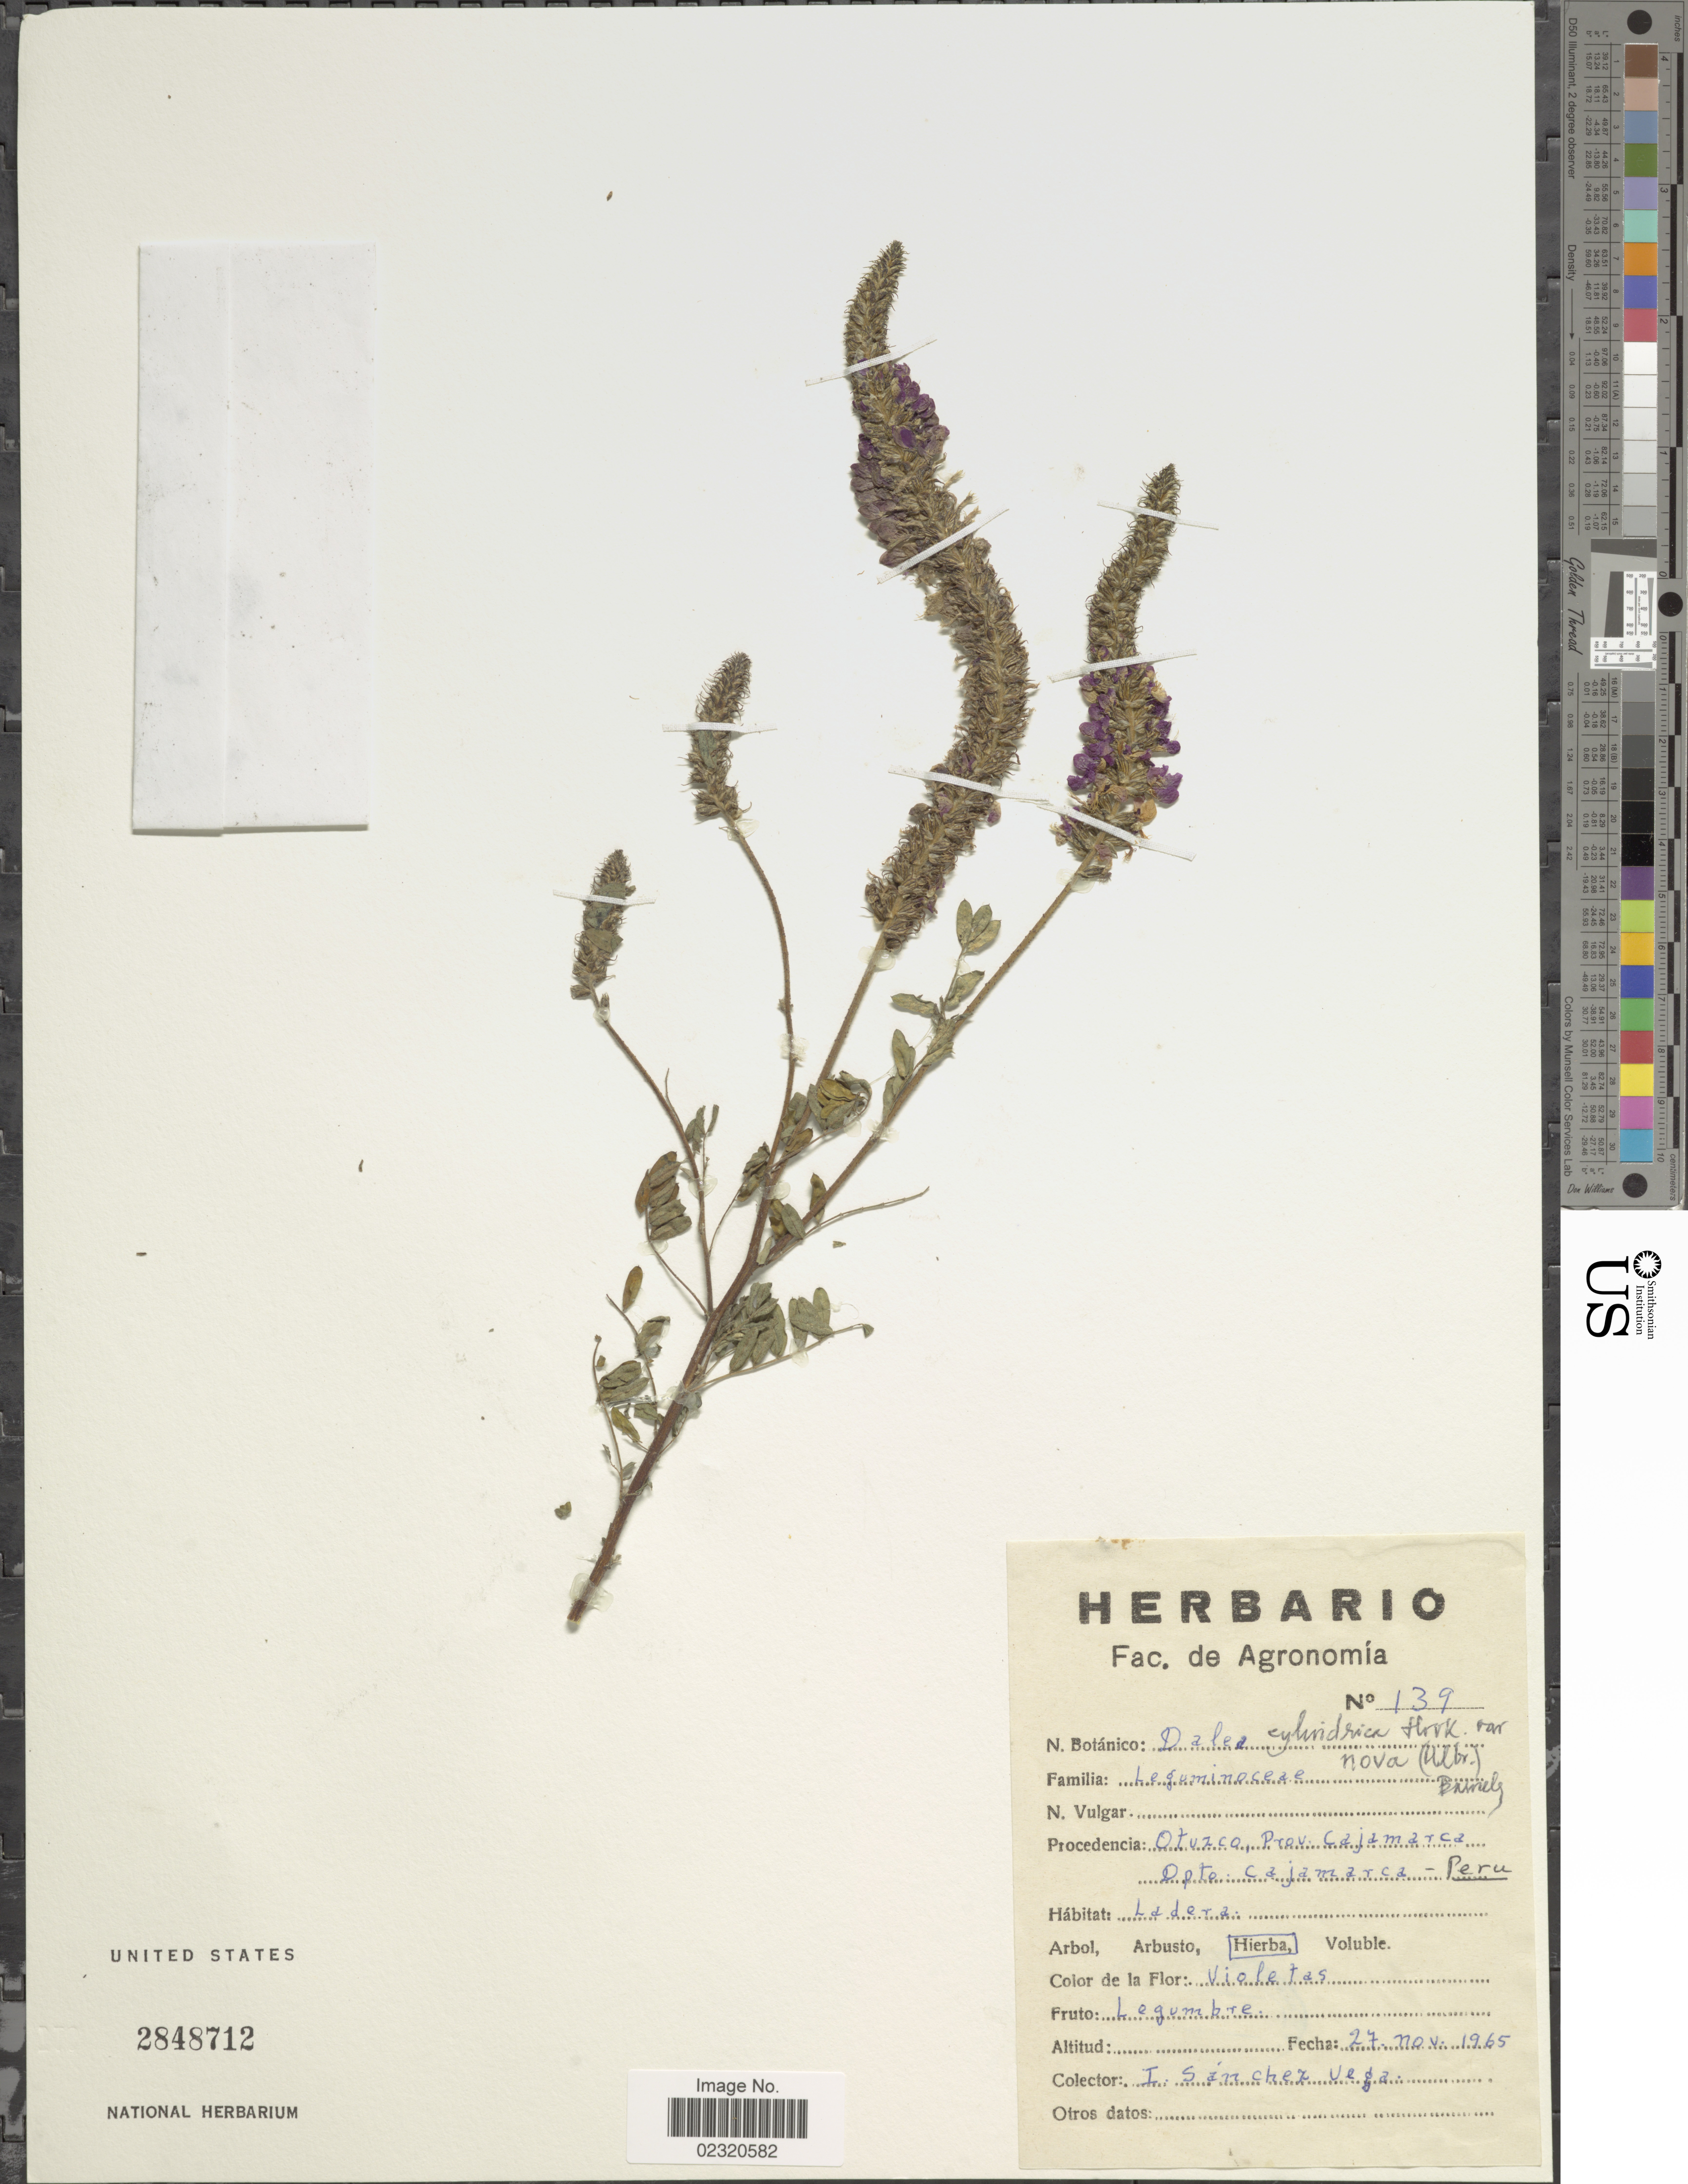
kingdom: Plantae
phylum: Tracheophyta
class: Magnoliopsida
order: Fabales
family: Fabaceae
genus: Dalea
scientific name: Dalea cylindrica var. nova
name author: (Ulbr.) Barneby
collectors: I. Sánchez Vega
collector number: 139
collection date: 1965-11-27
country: Peru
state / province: Cajamarca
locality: Otuzco, Prov. Cajamarca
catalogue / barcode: US 2848712